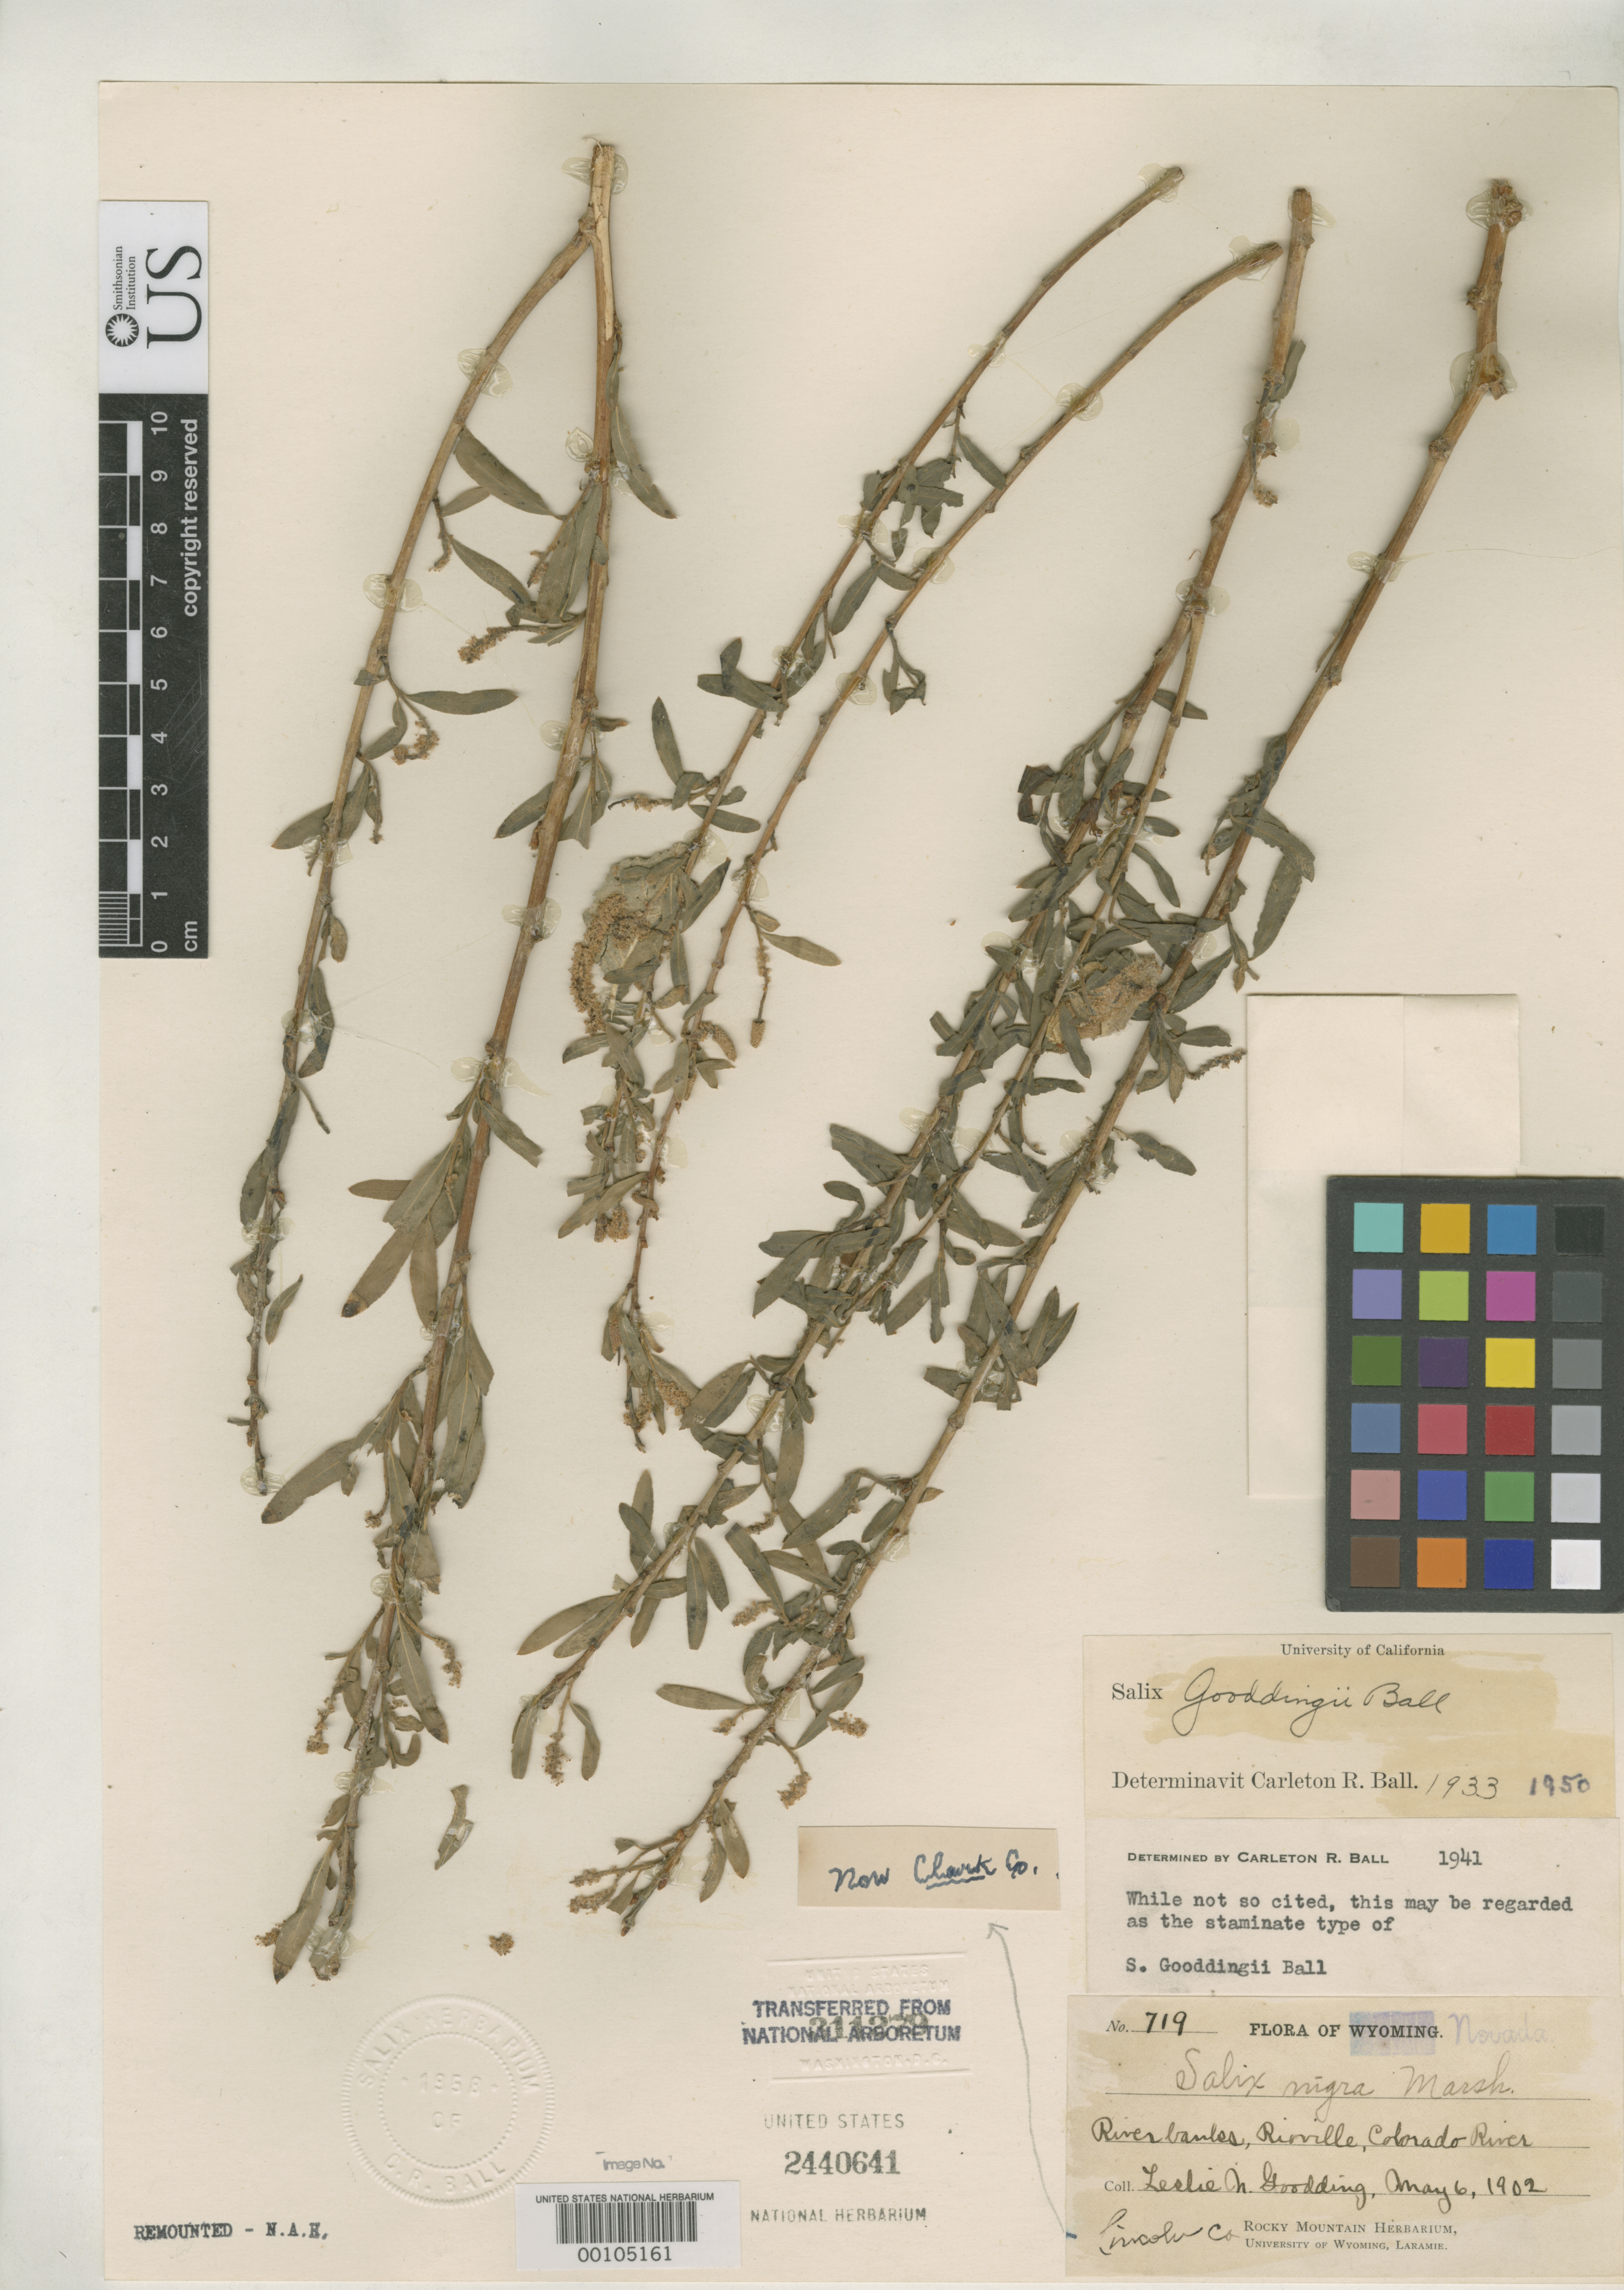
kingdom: Plantae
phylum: Tracheophyta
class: Magnoliopsida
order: Malpighiales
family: Salicaceae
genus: Salix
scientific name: Salix gooddingii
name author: C.R. Ball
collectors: L. N. Goodding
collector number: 719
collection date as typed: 06 May 1902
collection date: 1902-05-06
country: United States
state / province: Nevada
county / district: Lincoln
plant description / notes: As annotated by C.R. Ball (1941), "While not so cited, this may be regarded as the staminate type of [Salix gooddingii]. This collection was NOT cited in the protologue and is not type material.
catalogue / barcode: US 2440641